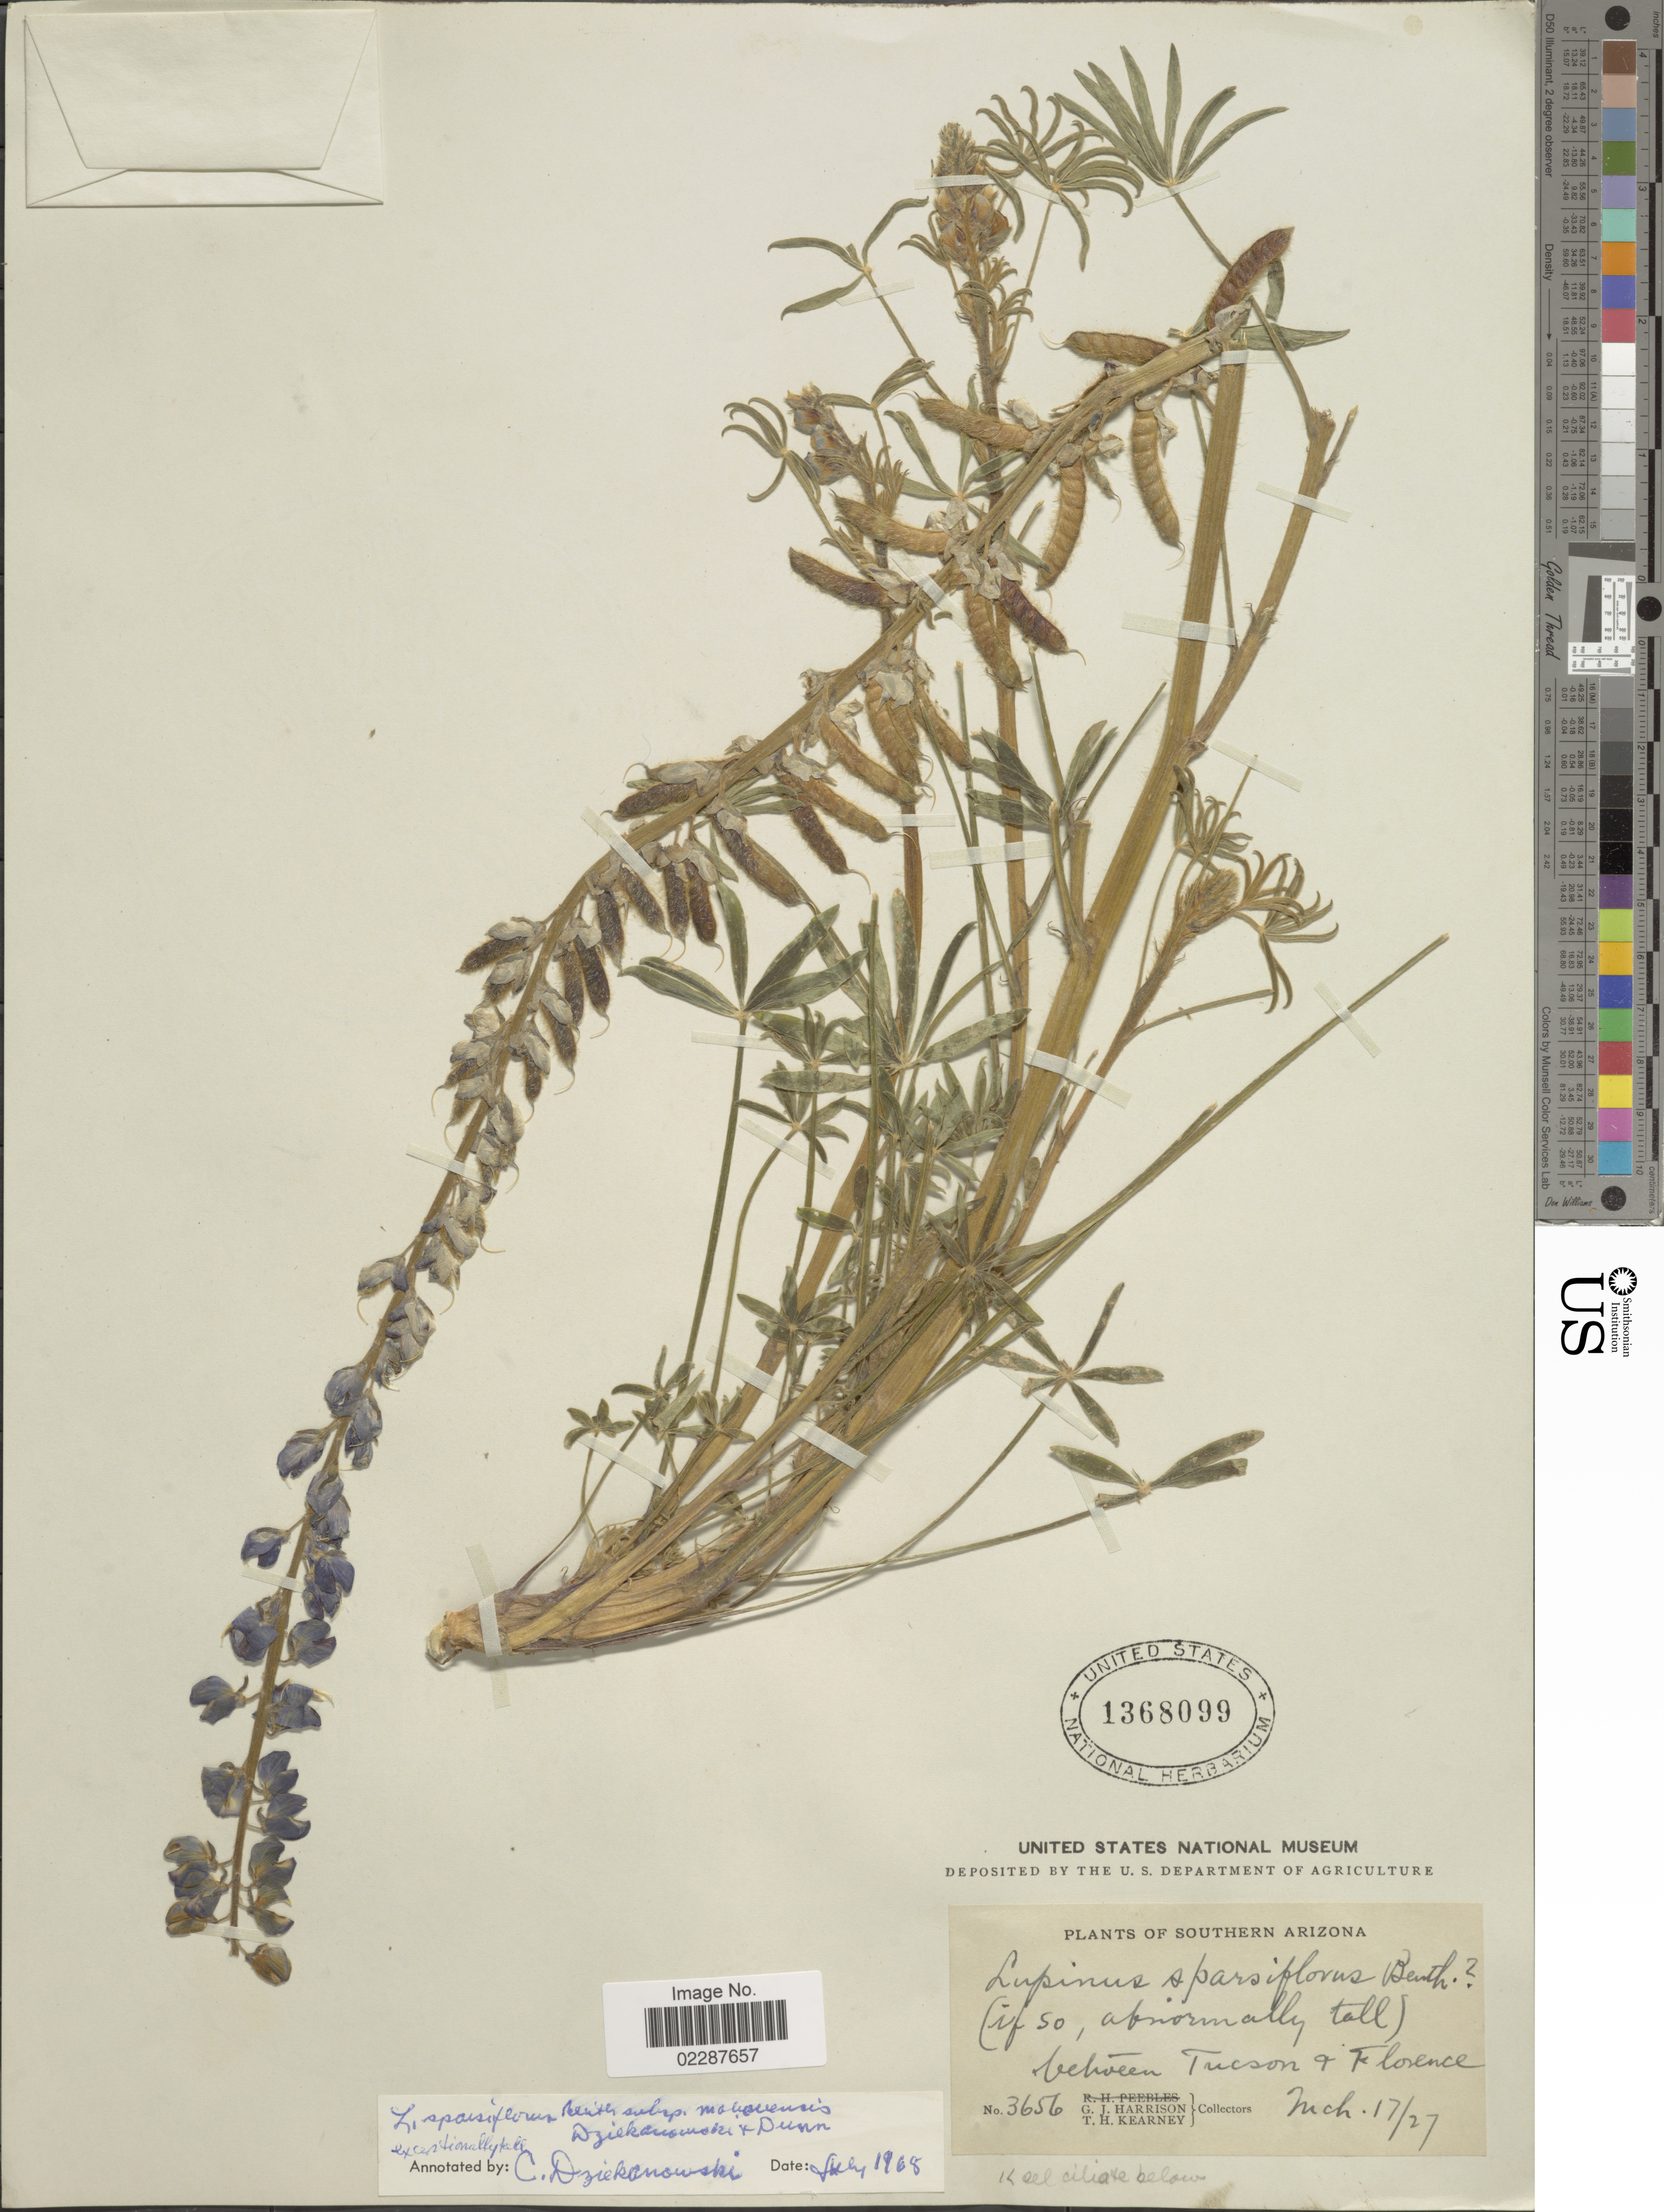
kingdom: Plantae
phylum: Tracheophyta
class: Magnoliopsida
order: Fabales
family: Fabaceae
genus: Lupinus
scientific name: Lupinus sparsiflorus subsp. mohavensis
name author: Dziekanowski & D.B. Dunn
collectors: G. J. Harrison & T. H. Kearney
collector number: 3656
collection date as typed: Transcribed d/m/y: 17/3/27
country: United States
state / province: Arizona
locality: Southern Arizona, between Tucson & Florence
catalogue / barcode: US 1368099